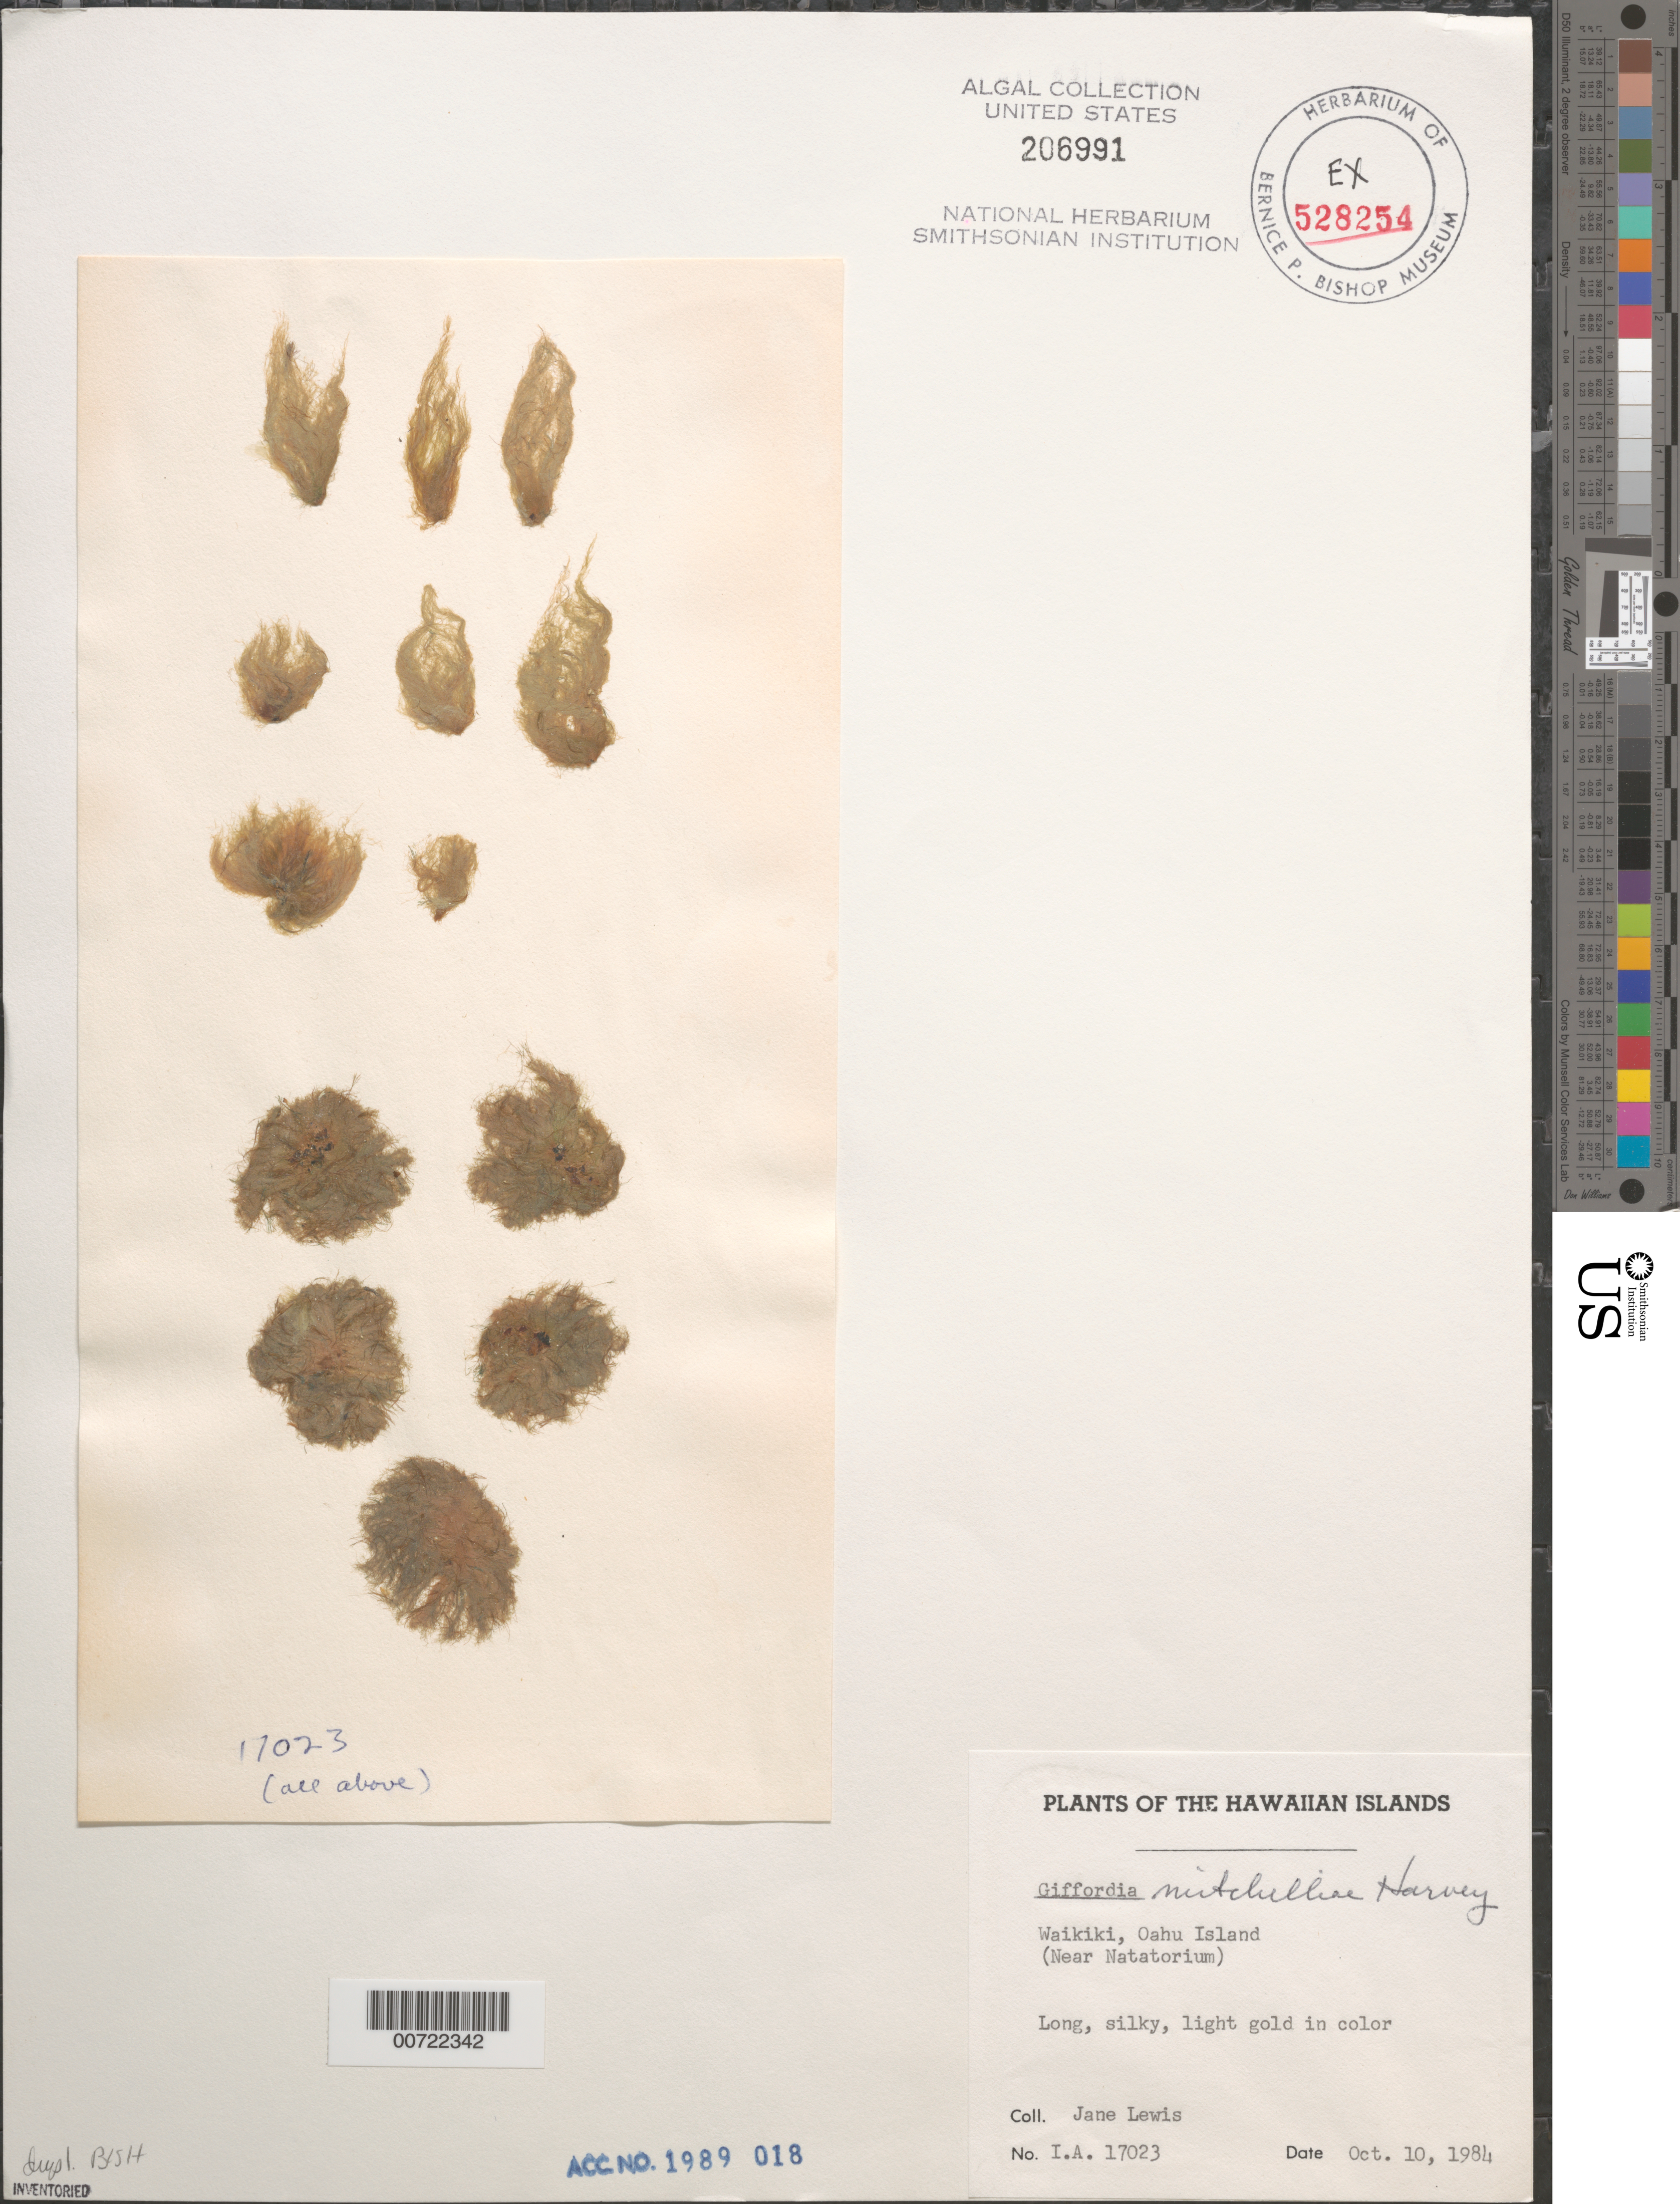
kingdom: Chromista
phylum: Ochrophyta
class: Phaeophyceae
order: Ectocarpales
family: Acinetosporaceae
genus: Giffordia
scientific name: Giffordia mitchelliae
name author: (Harv.) G. Hamel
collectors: J. Lewis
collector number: IAA 17023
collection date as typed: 10 Oct 1984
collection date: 1984-10-10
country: United States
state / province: Hawaii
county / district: Honolulu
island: Oahu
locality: Waikiki, near Natatorium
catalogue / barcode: US 206991